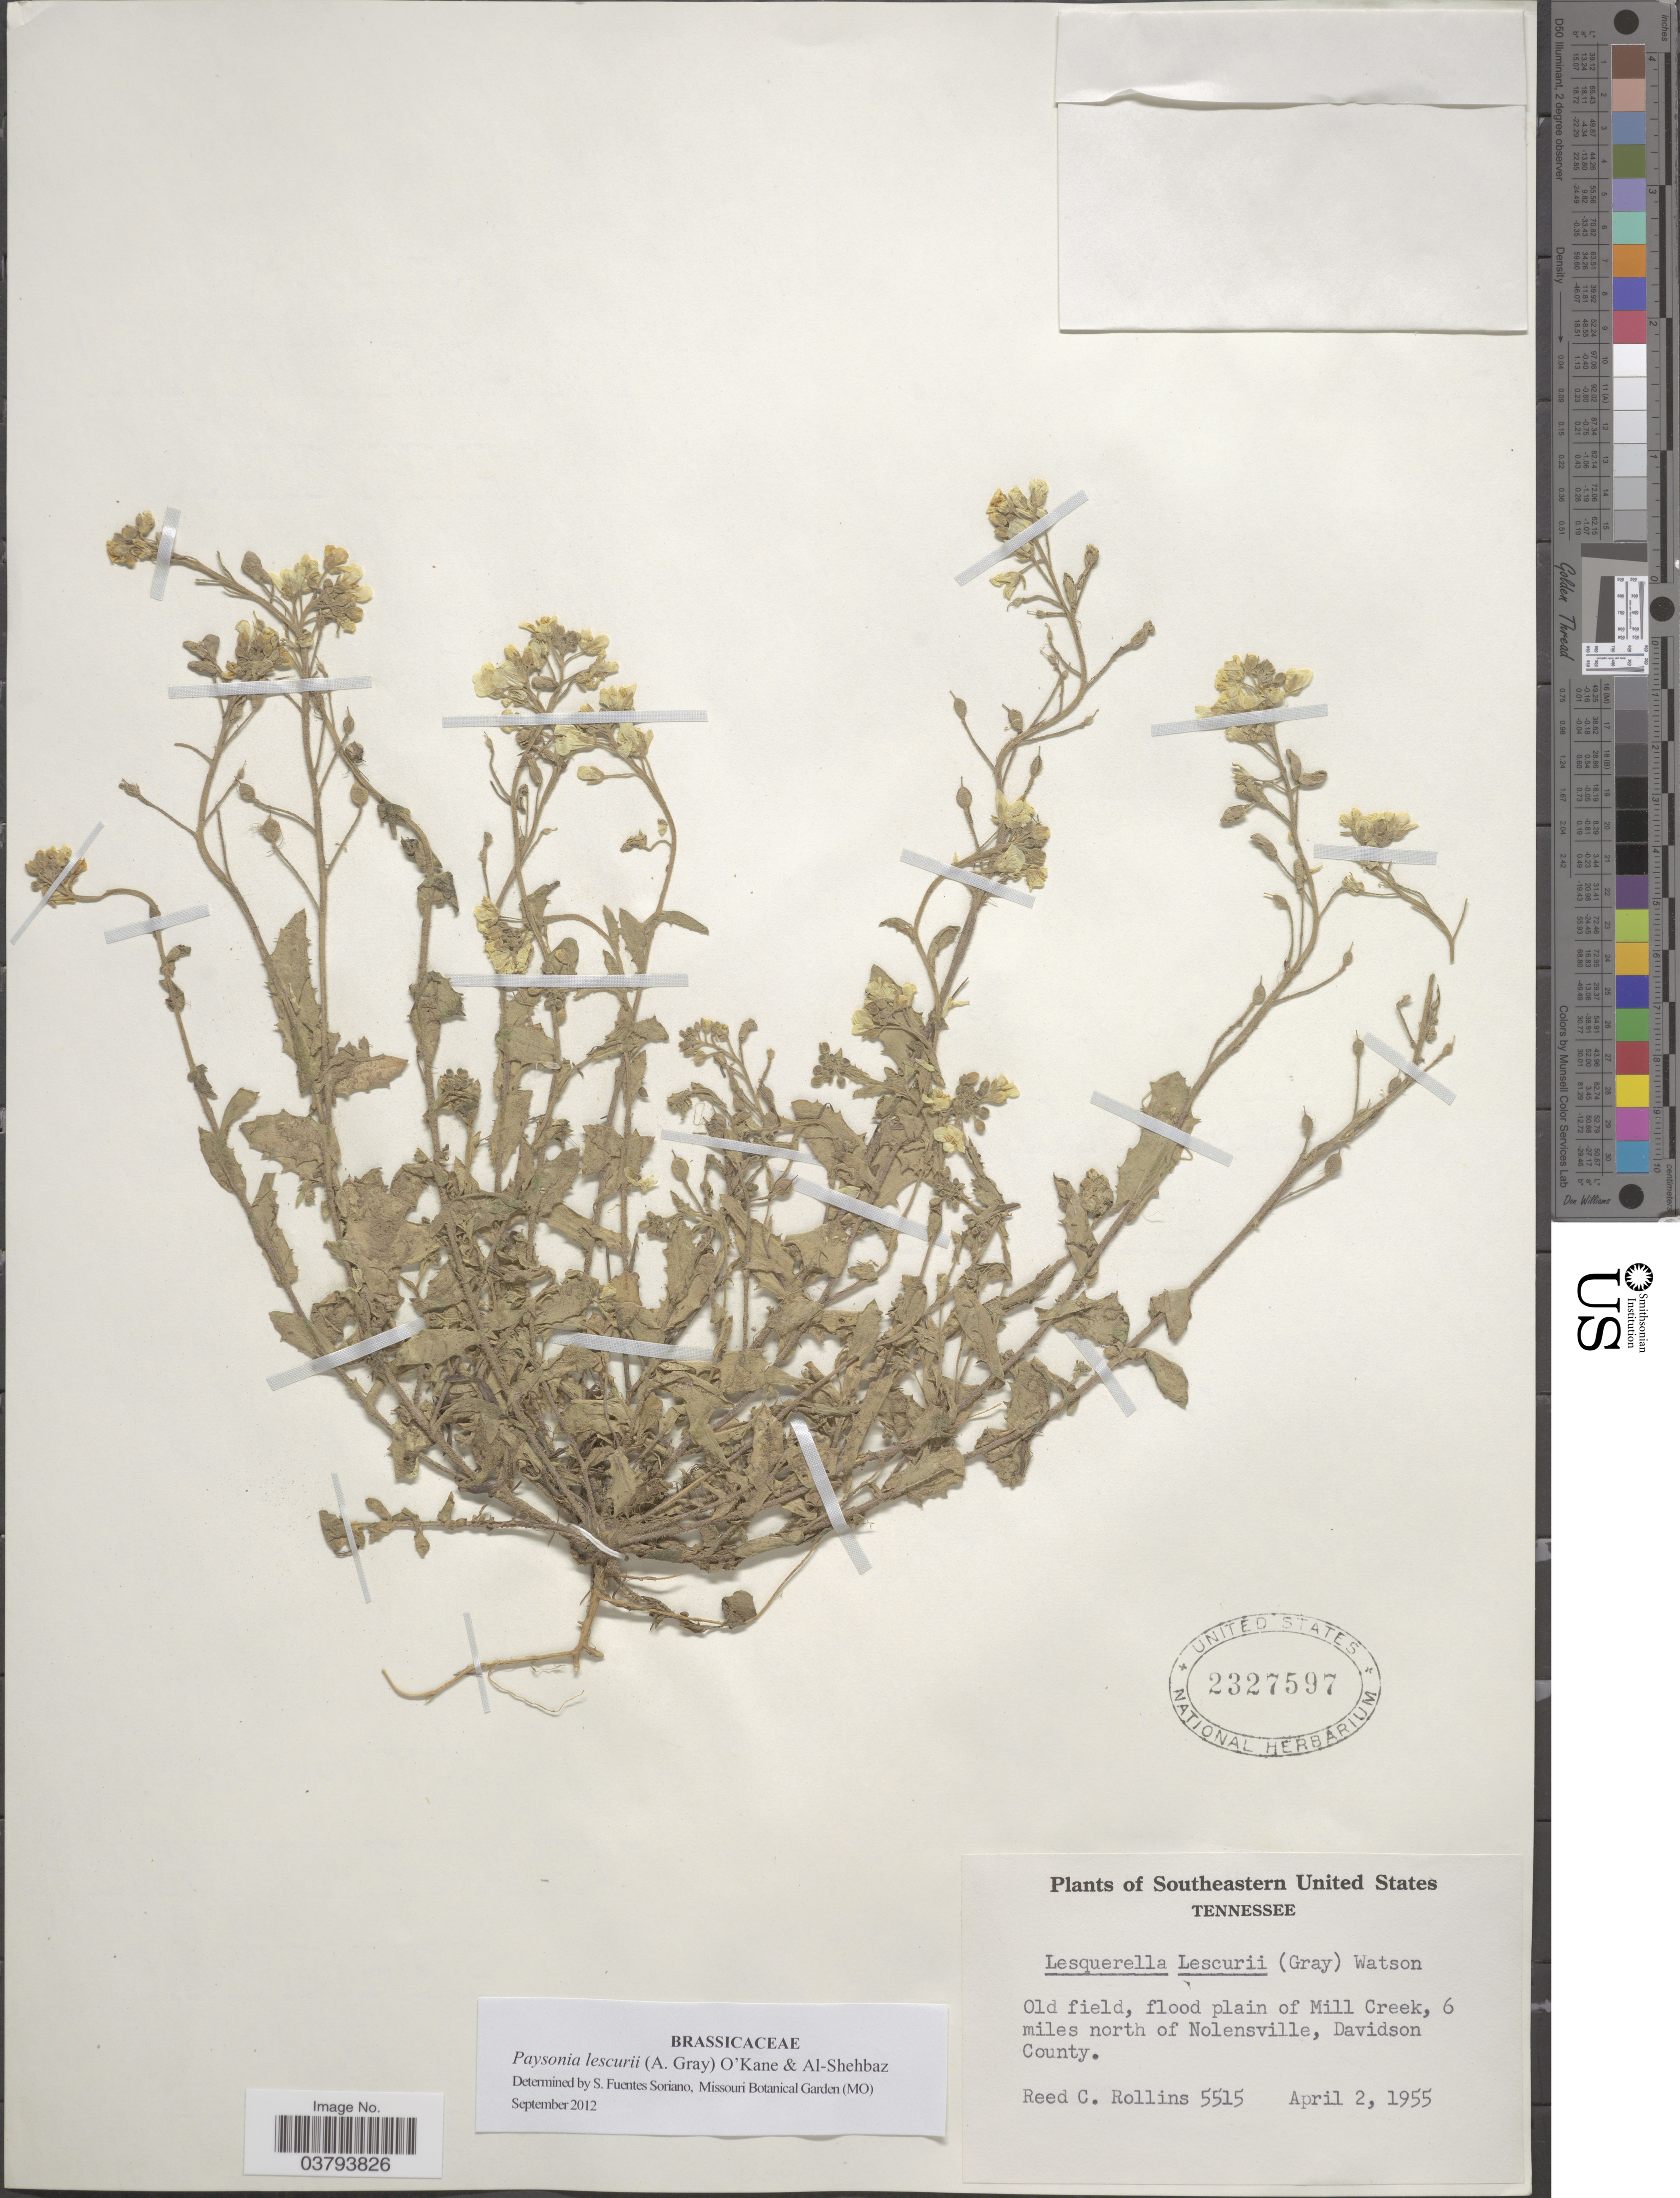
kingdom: Plantae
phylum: Tracheophyta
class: Magnoliopsida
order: Brassicales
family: Brassicaceae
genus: Lesquerella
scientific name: Lesquerella lescurii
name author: (A. Gray) S. Watson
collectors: R. C. Rollins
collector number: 5515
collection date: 1955-04-02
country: United States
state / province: Tennessee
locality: Southeastern United States; flood plain of Mill Creek, 6 miles north of Nolensville, Davidson County.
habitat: old field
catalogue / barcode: US 2327597